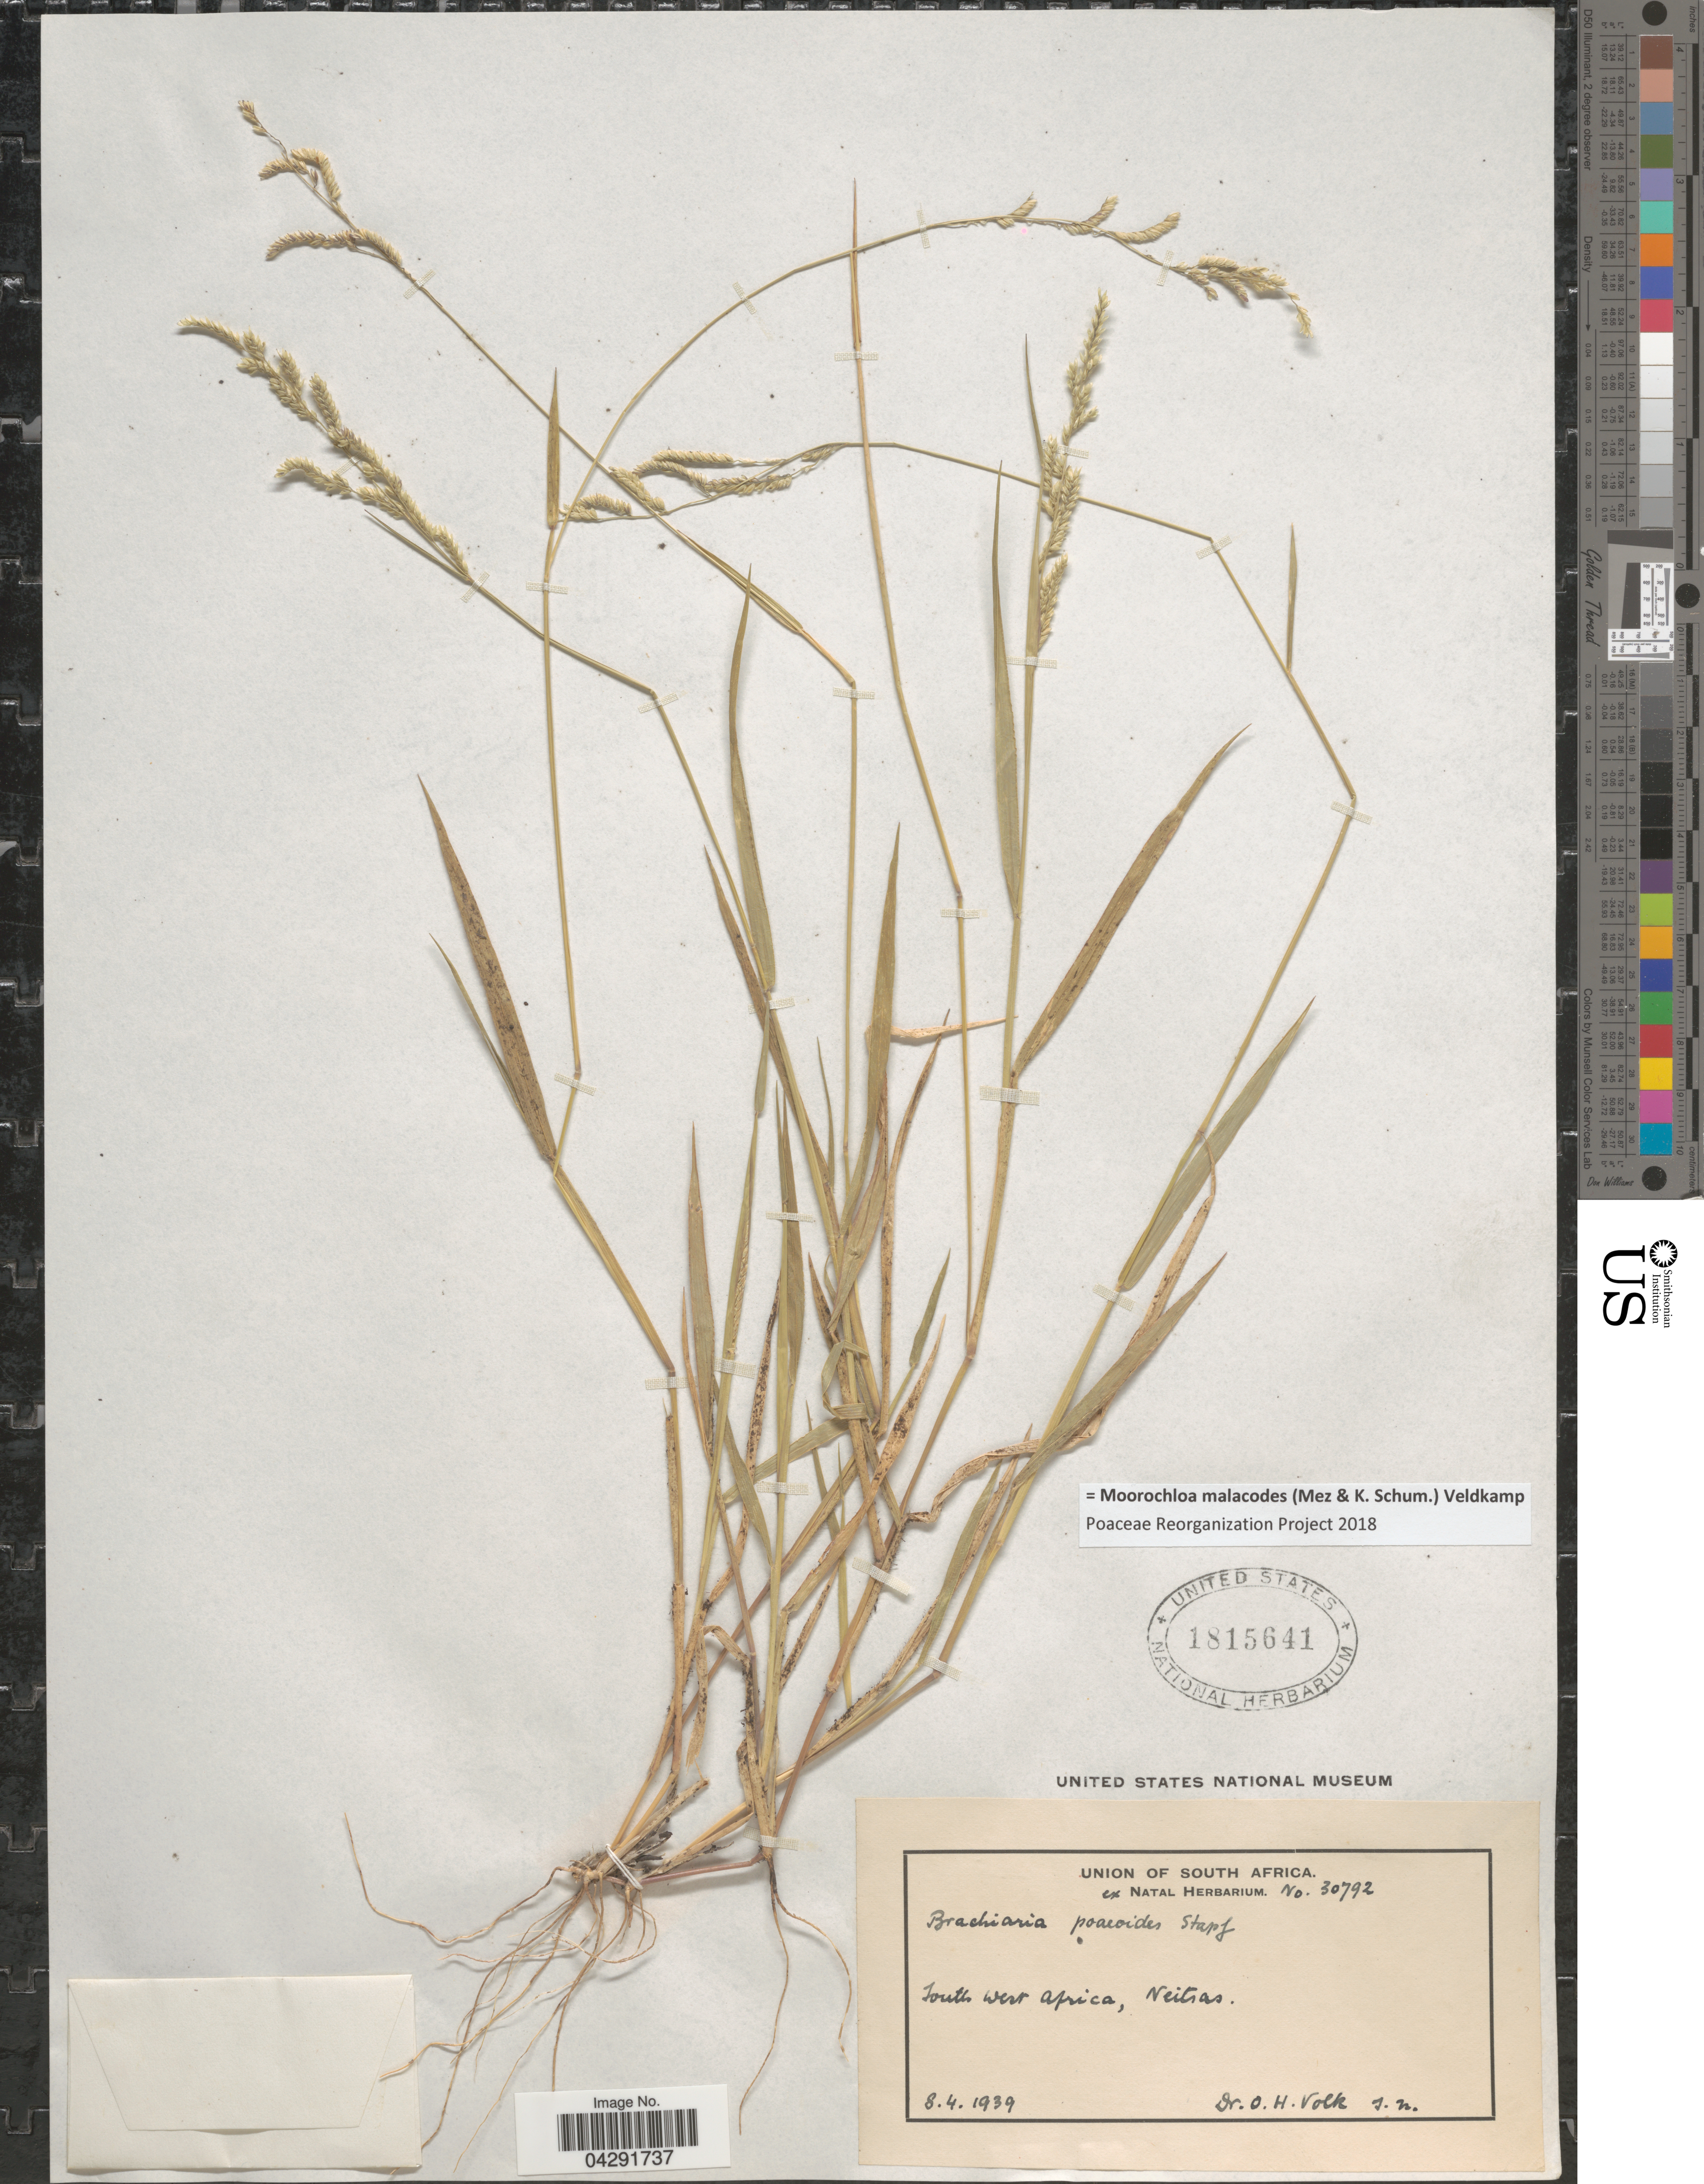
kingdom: Plantae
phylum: Tracheophyta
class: Liliopsida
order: Poales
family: Poaceae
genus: Moorochloa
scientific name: Moorochloa malacodes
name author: (Mez & K. Schum.) Veldkamp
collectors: O. Volk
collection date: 1939-04-08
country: Namibia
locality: Union of South Africa. South West Africa, Neitsas.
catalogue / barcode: US 1815641